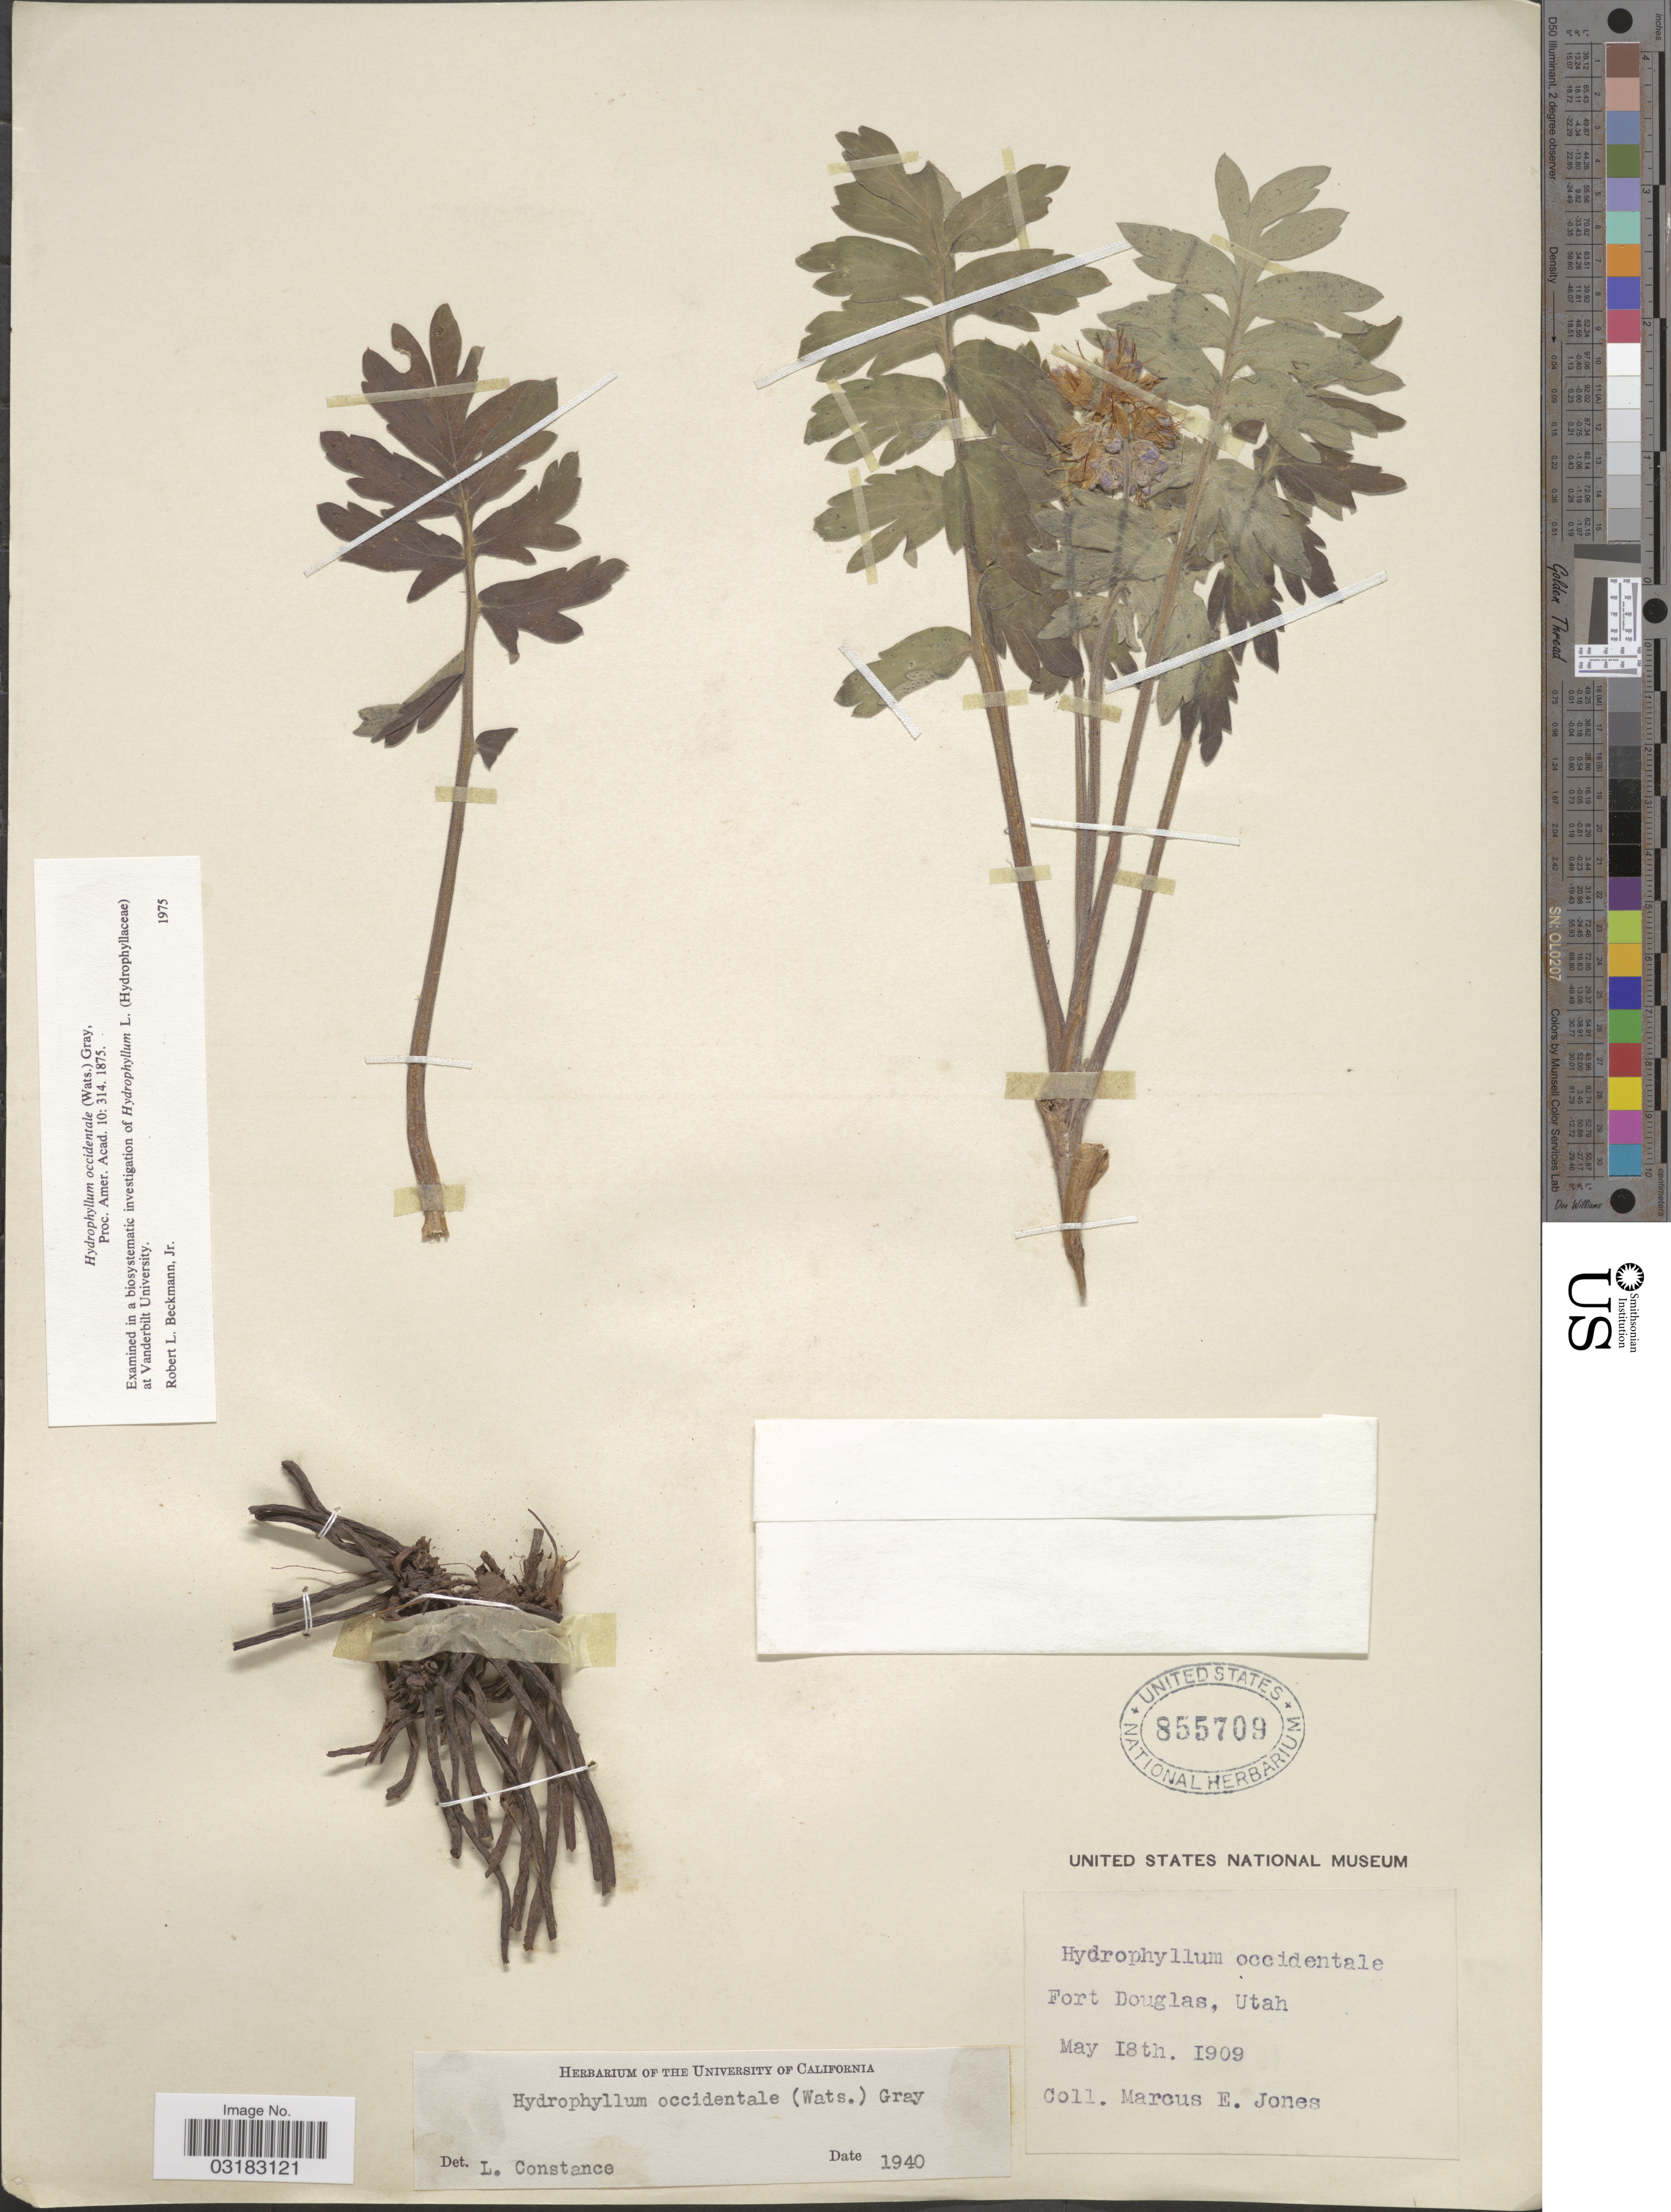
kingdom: Plantae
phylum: Tracheophyta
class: Magnoliopsida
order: Boraginales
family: Hydrophyllaceae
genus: Hydrophyllum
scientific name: Hydrophyllum occidentale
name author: (S. Watson) A. Gray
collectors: M. E. Jones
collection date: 1909-05-18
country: United States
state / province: Utah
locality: Fort Douglas.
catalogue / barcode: US 855709